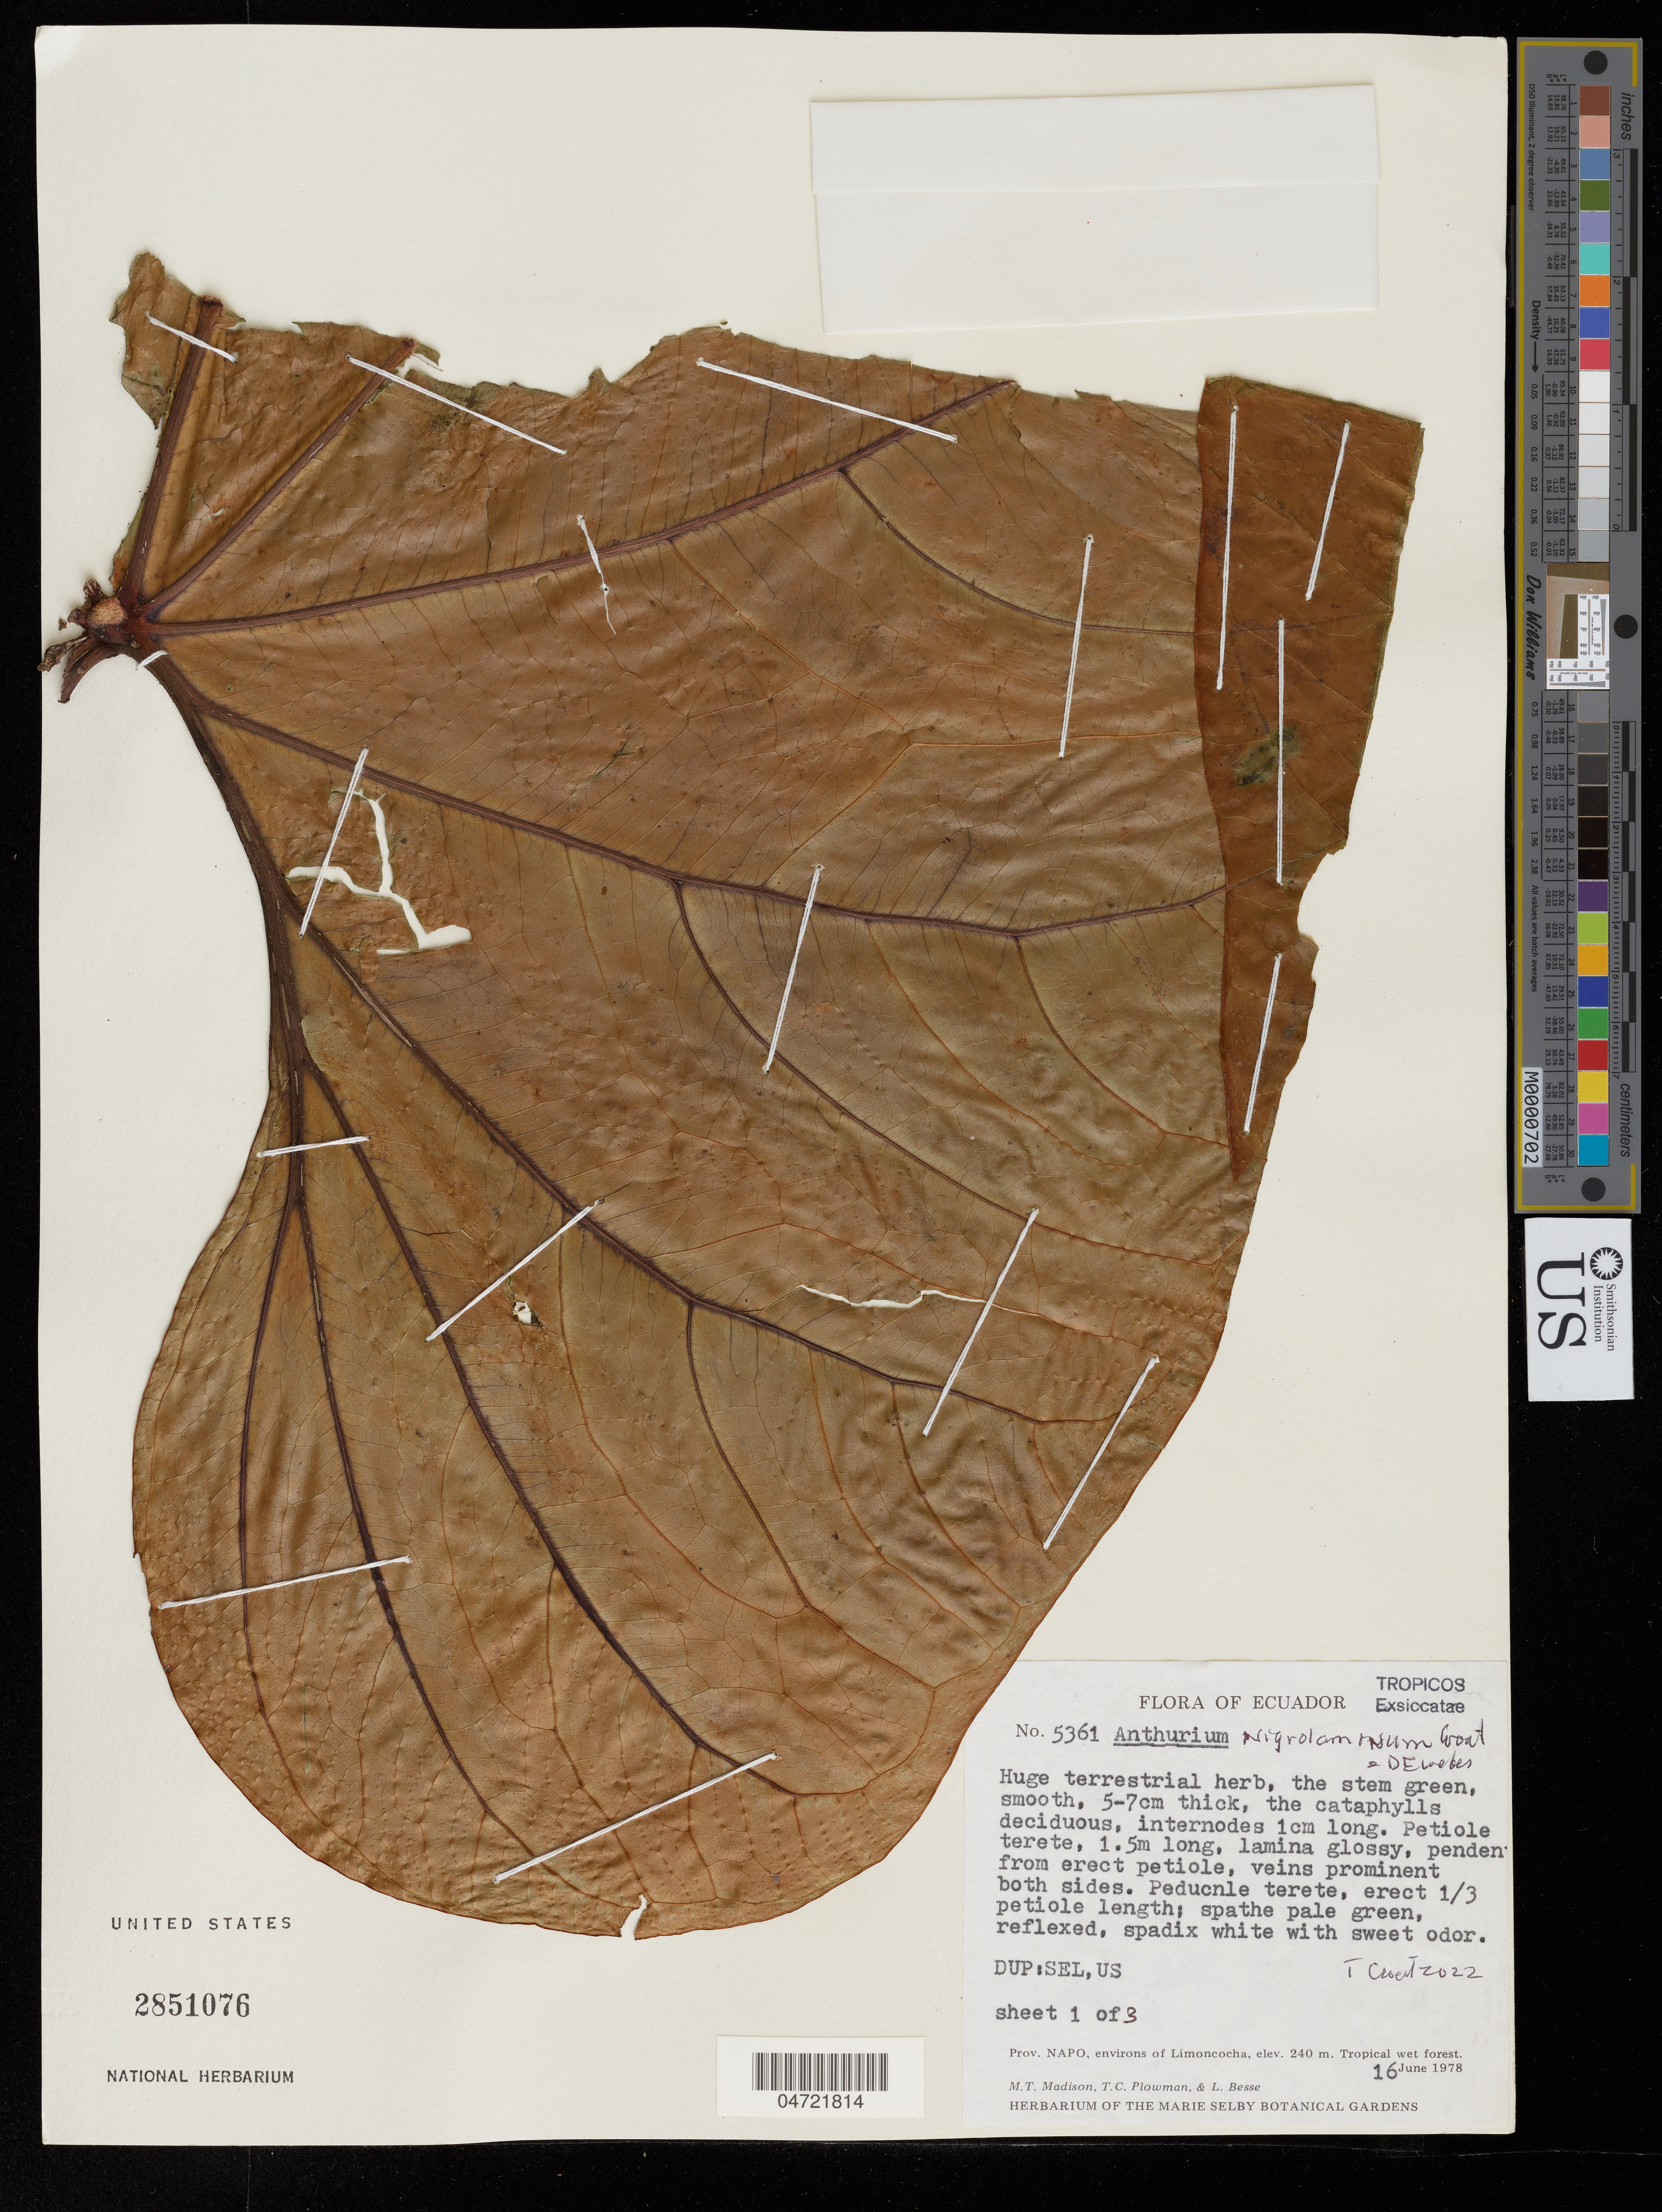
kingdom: Plantae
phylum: Tracheophyta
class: Liliopsida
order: Alismatales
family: Araceae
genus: Anthurium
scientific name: Anthurium nigrolaminum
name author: Croat & D. Weber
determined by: Croat, Thomas B., Missouri Botanical Garden (MO)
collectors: M. T. Madison, T. Plowman & L. Besse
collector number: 5361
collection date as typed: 16 Jun 1978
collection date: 1978-06-16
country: Ecuador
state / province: Sucumbíos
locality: Prov. Napo: Environs of Limoncocha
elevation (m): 240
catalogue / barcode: US 2851077